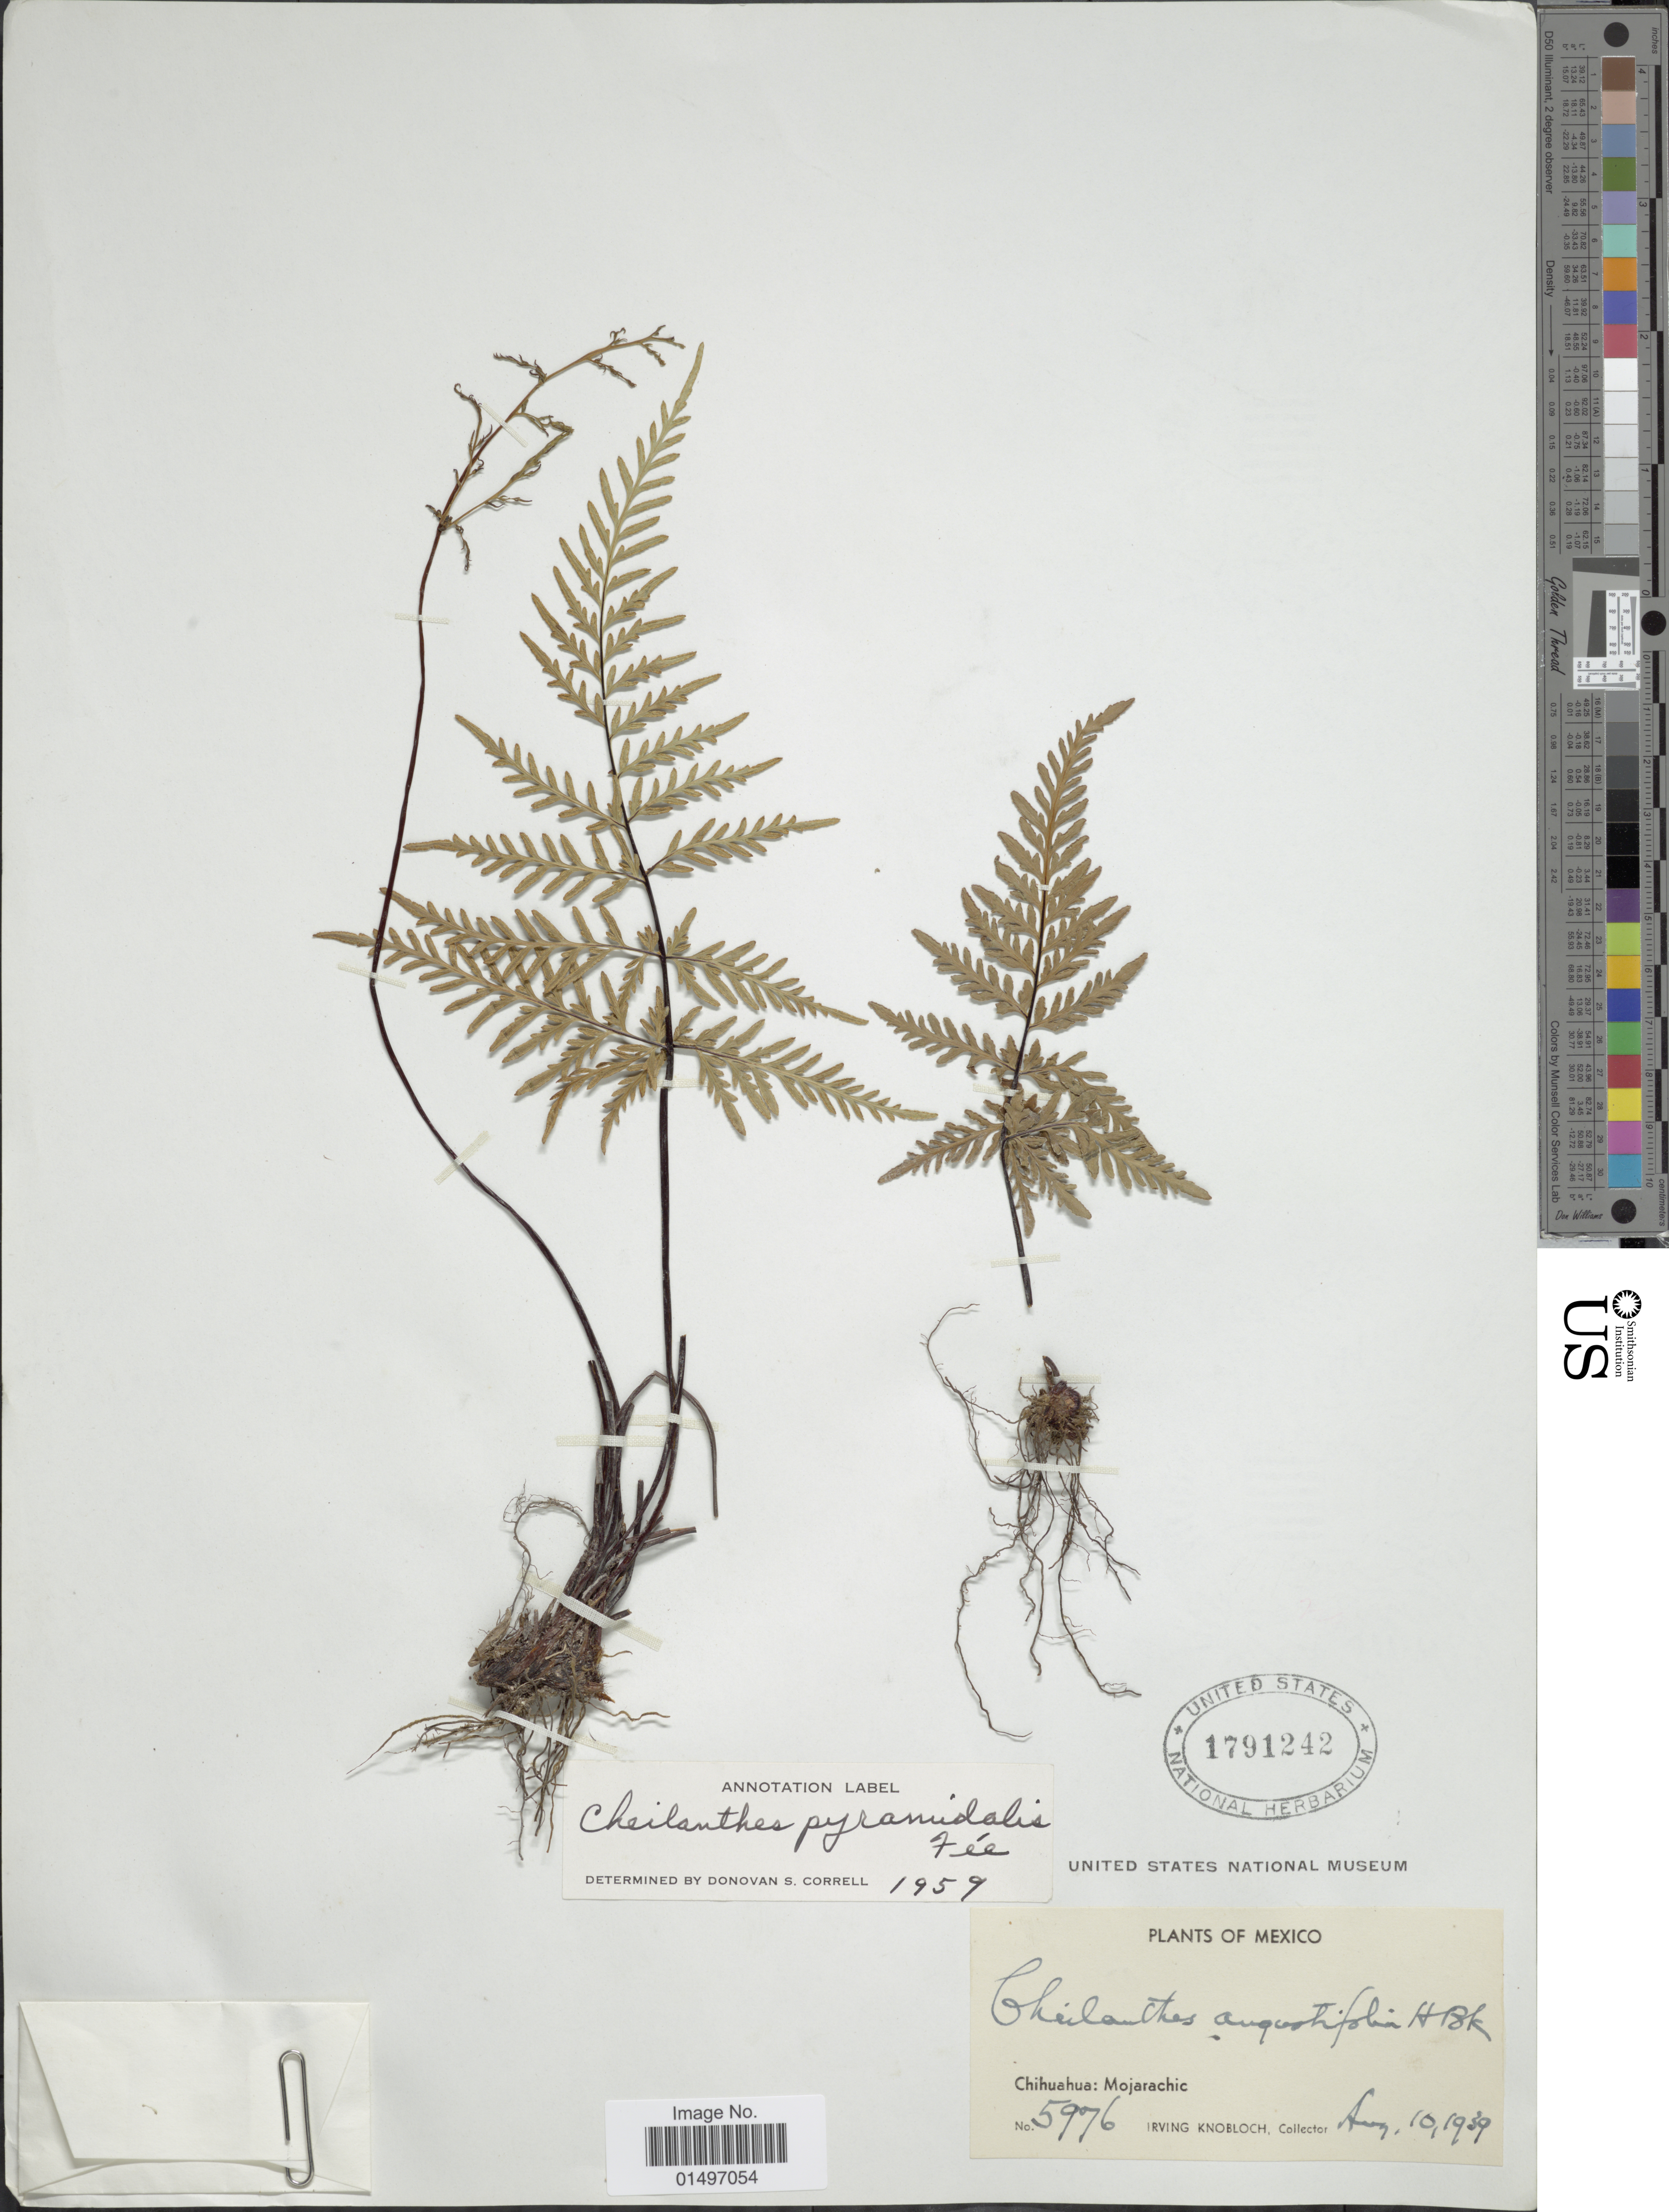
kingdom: Plantae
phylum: Tracheophyta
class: Polypodiopsida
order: Polypodiales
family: Pteridaceae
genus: Gaga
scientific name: Gaga hirsuta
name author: (Link) Fay W. Li & Windham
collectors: I. W. Knobloch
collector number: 5976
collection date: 1939-08-10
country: Mexico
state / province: Chihuahua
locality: Mexico, Mojarachic.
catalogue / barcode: US 1791242